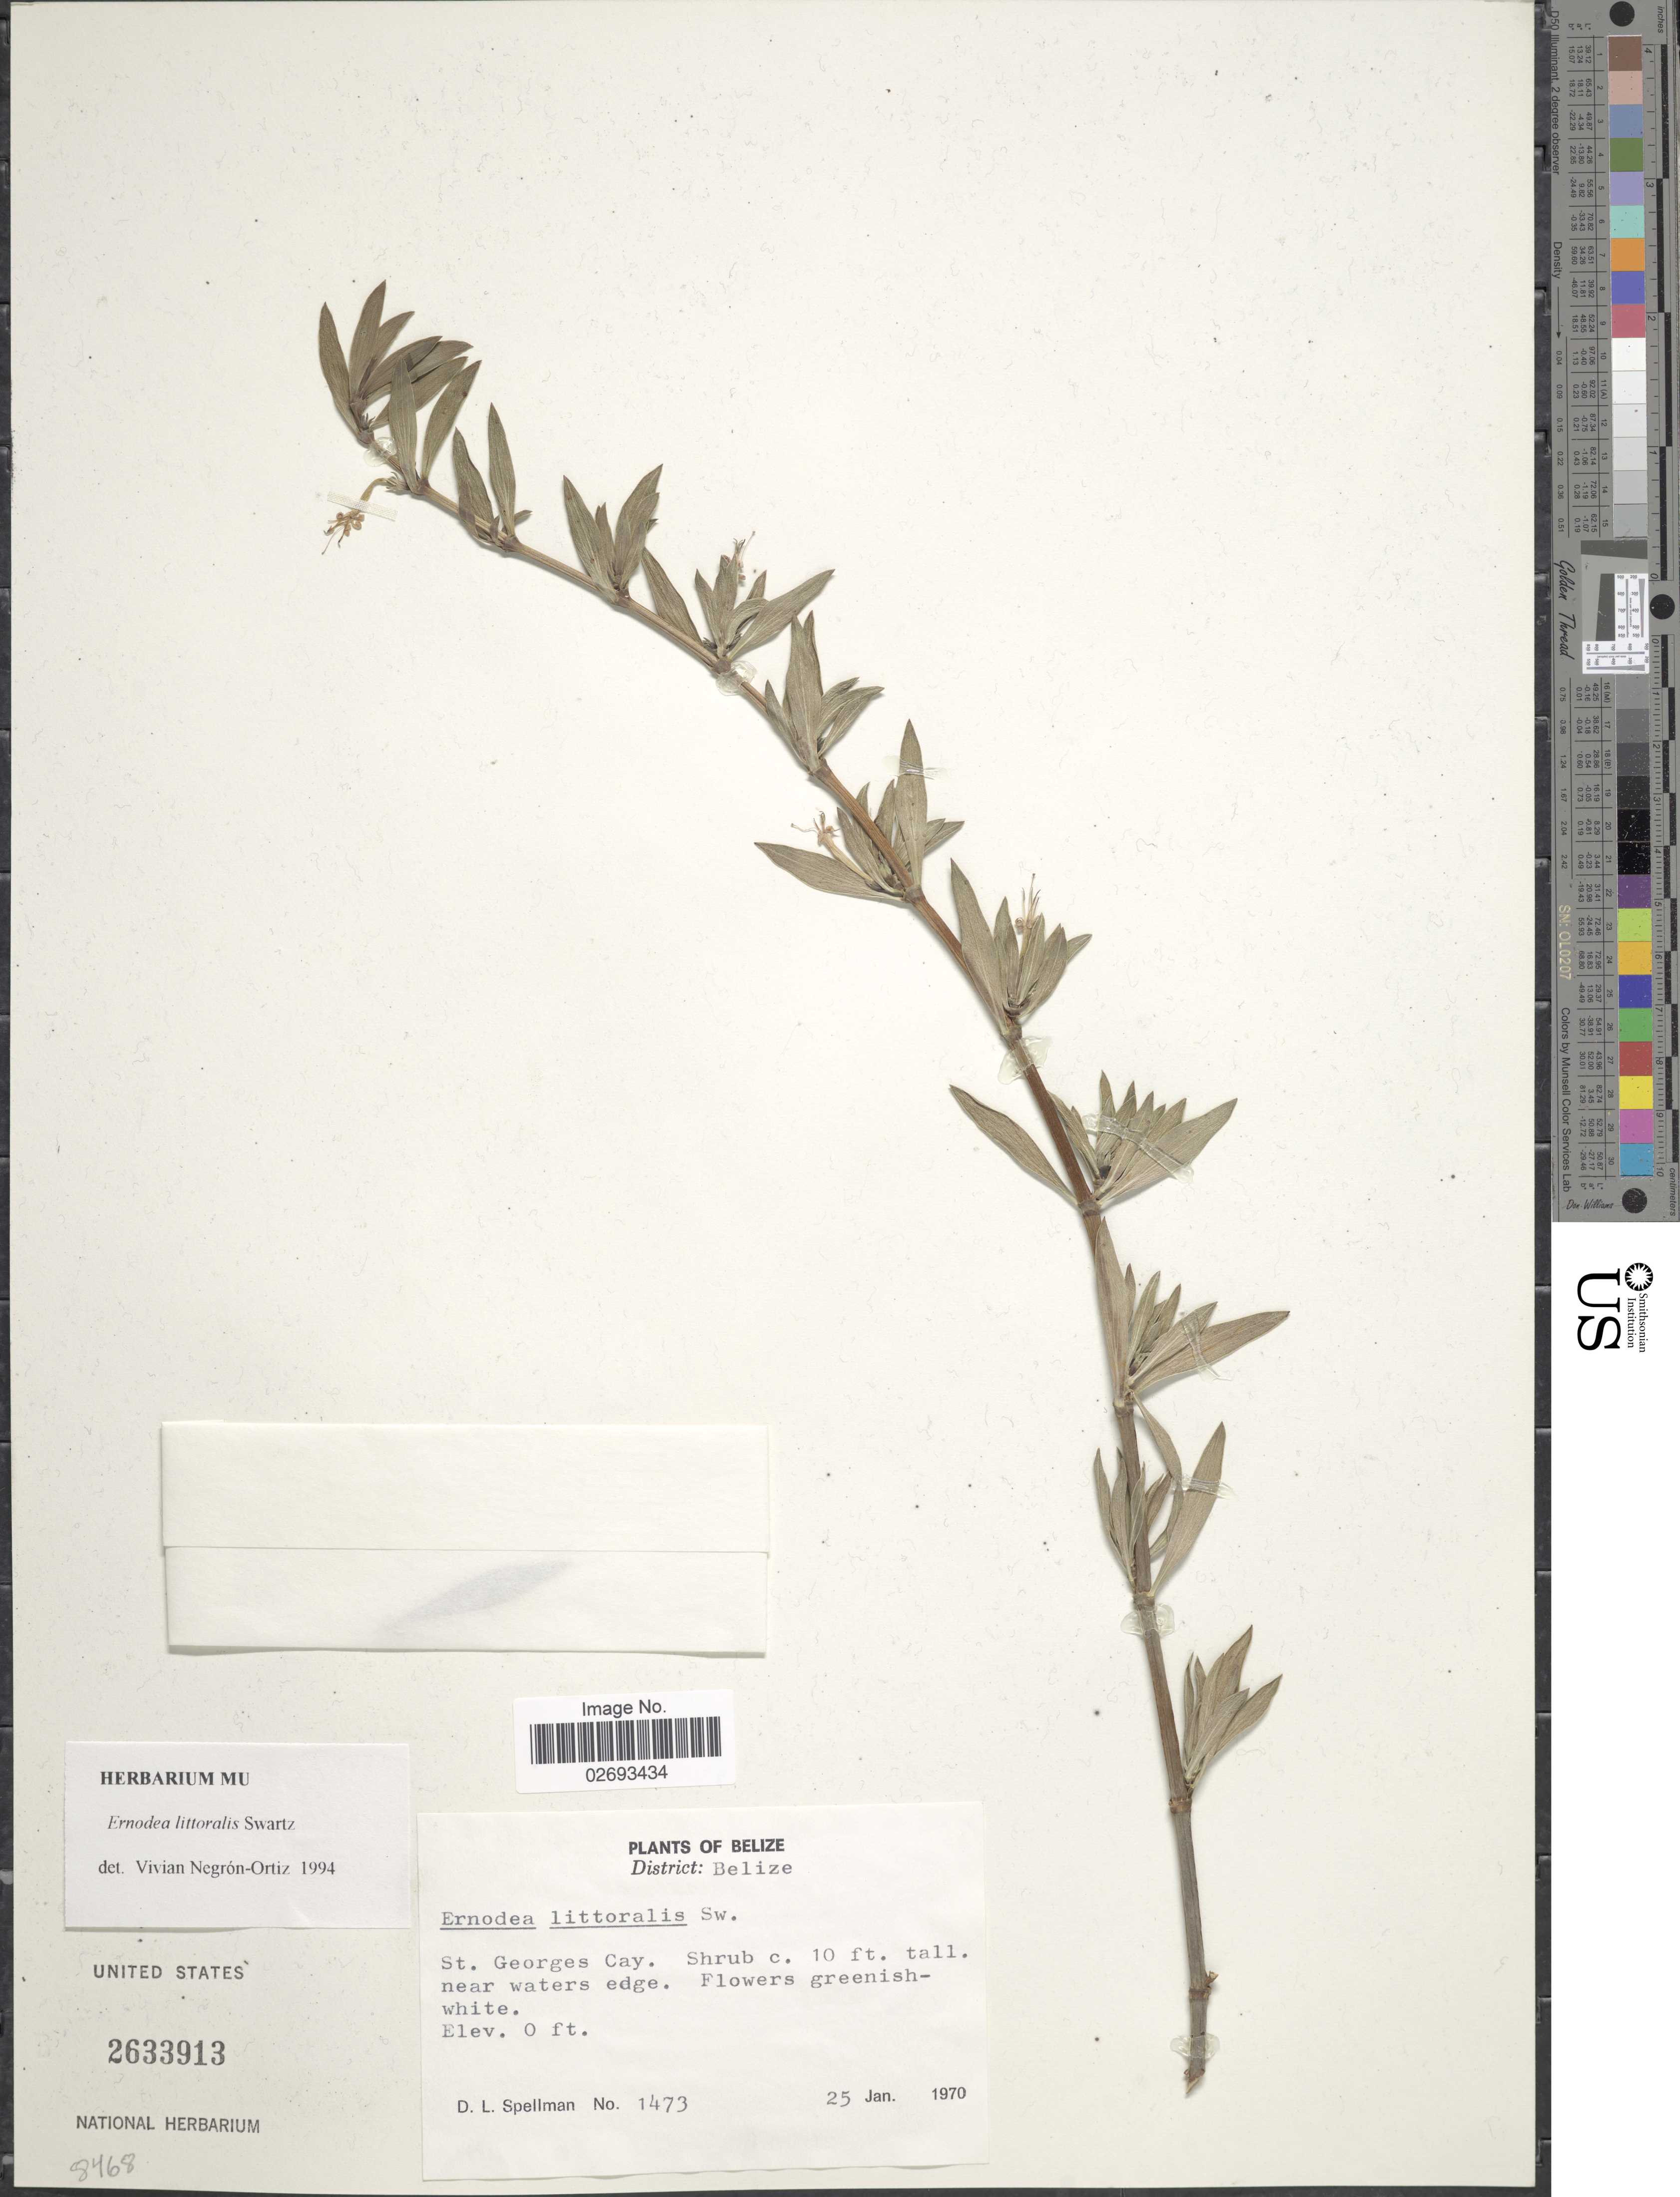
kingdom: Plantae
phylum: Tracheophyta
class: Magnoliopsida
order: Gentianales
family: Rubiaceae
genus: Ernodea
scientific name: Ernodea littoralis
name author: Sw.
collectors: D. L. Spellman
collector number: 1473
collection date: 1970-01-25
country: Belize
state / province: Belize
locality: St. Georges Cay, near waters edge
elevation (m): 0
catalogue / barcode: US 2633913